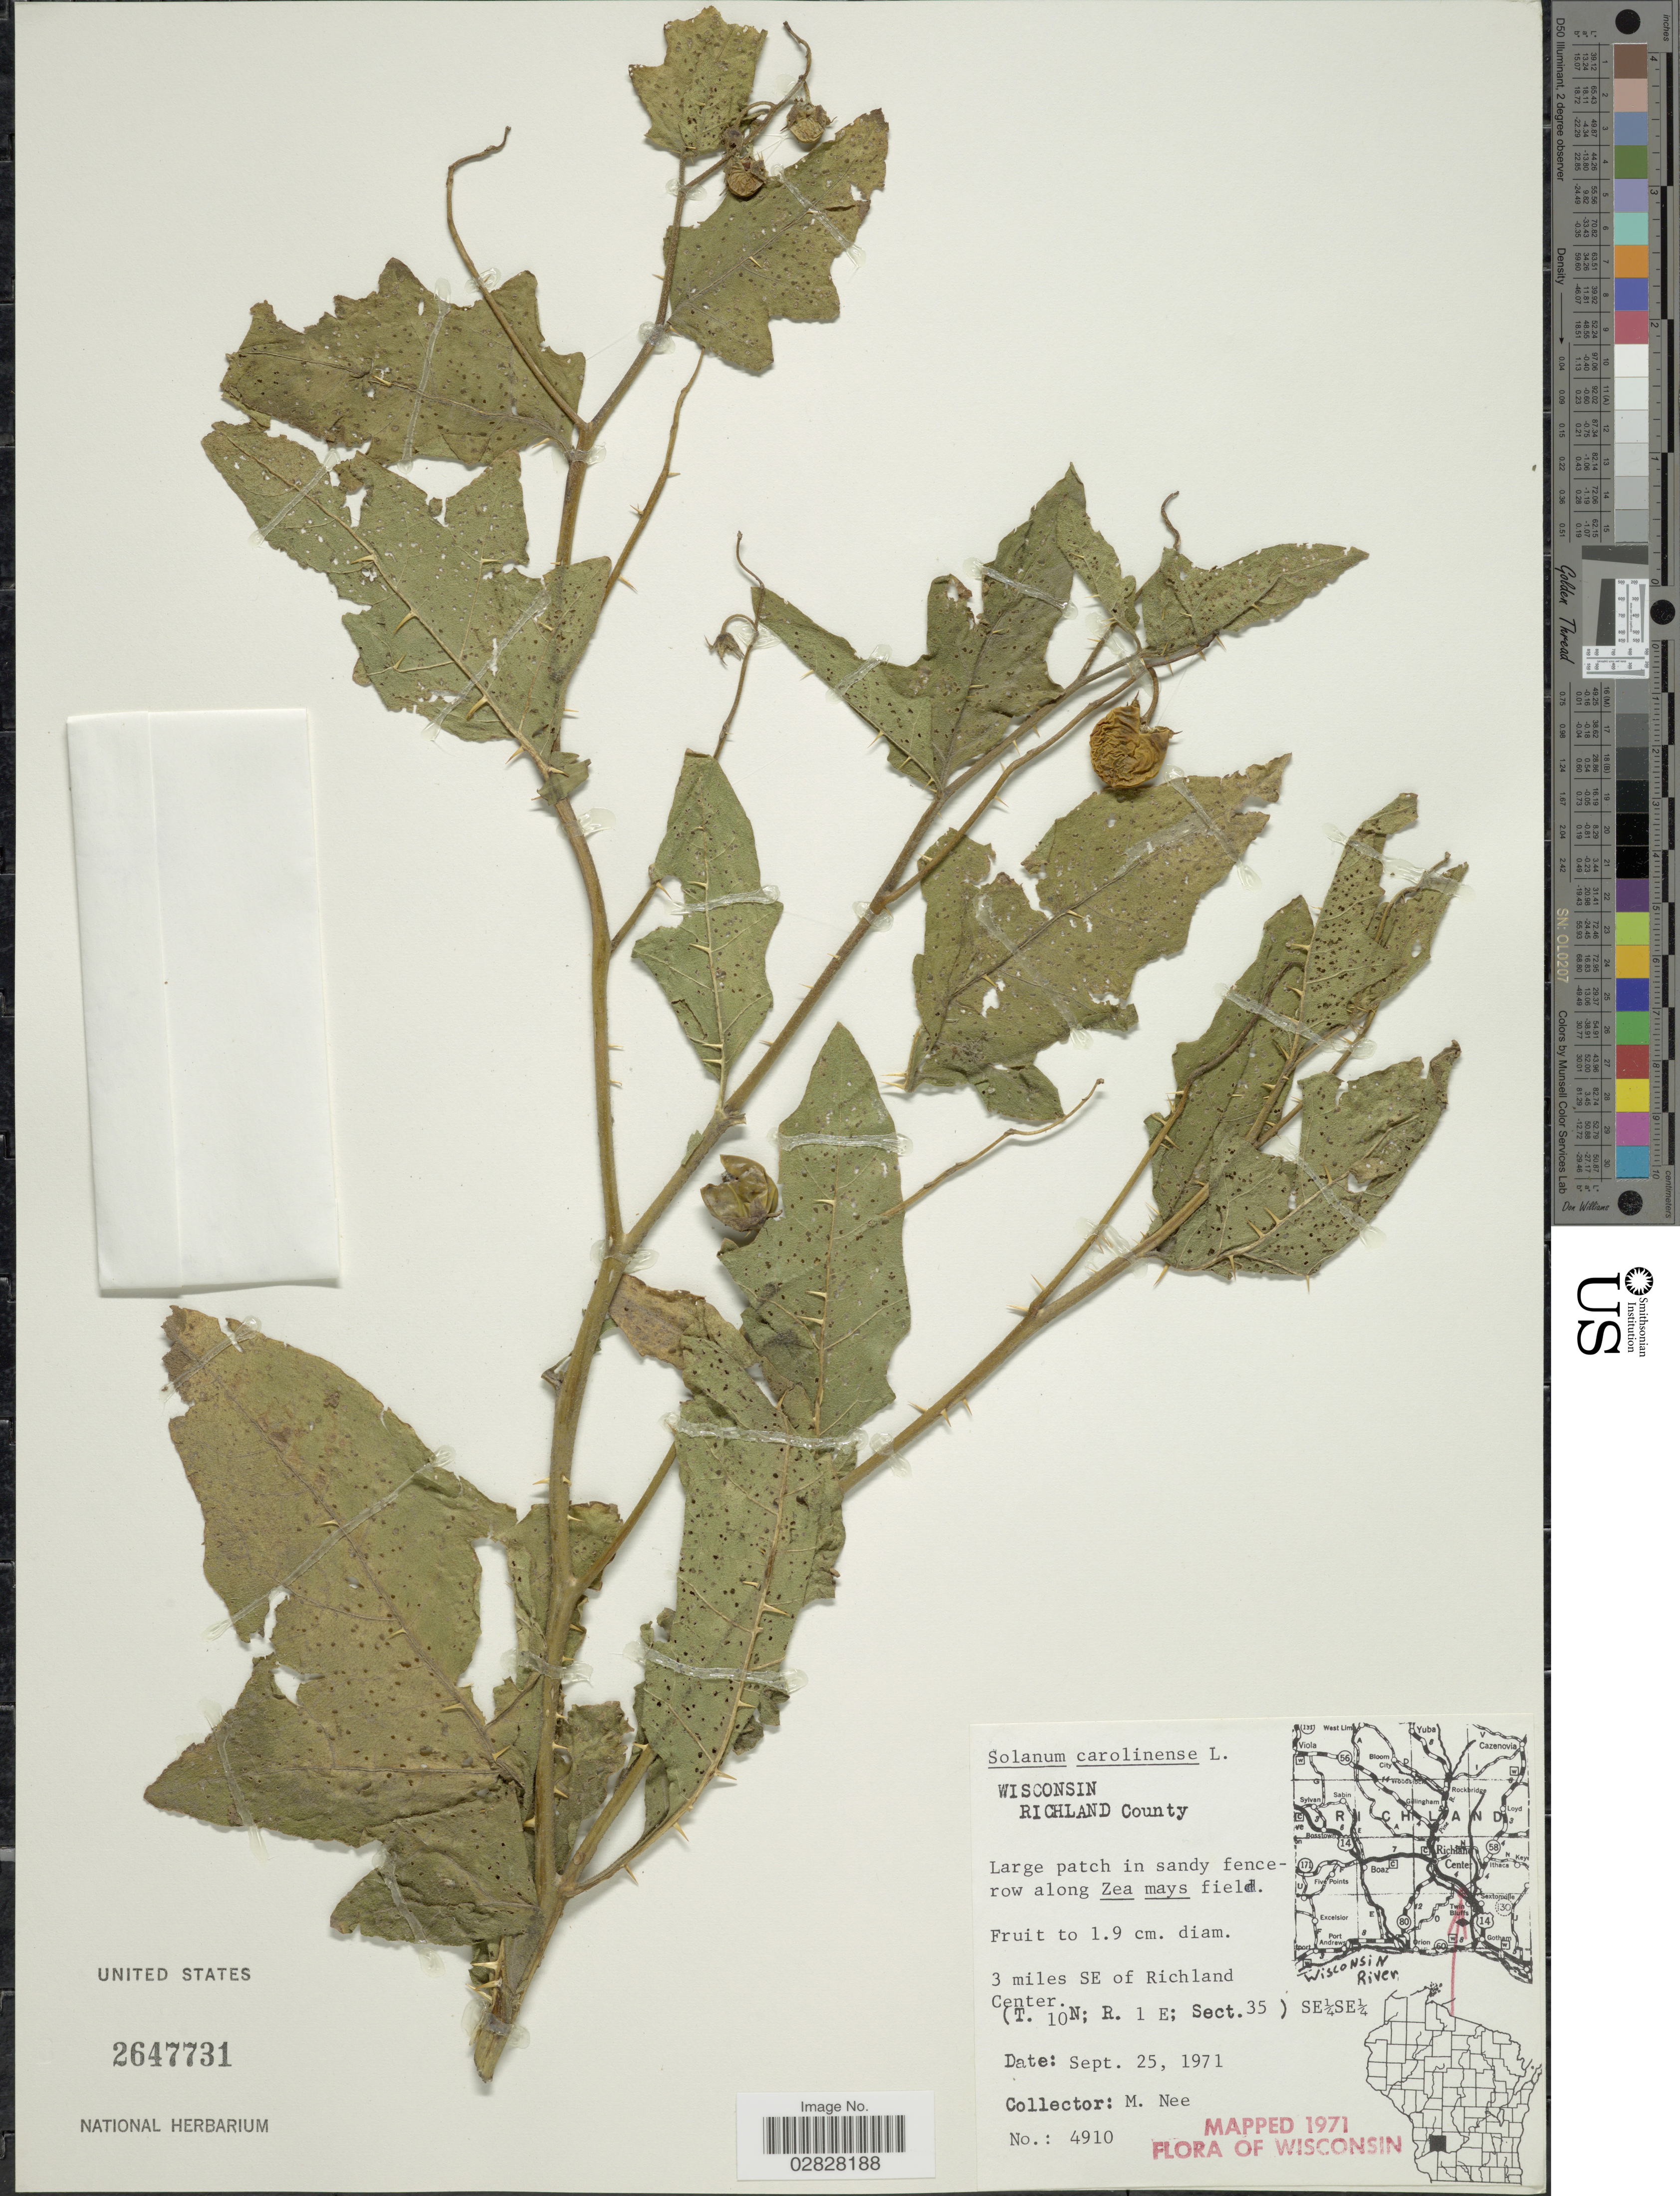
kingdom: Plantae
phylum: Tracheophyta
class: Magnoliopsida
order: Solanales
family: Solanaceae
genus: Solanum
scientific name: Solanum carolinense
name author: L.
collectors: M. Nee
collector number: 4910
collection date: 1971-09-25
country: United States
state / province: Wisconsin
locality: Richland County. Large patch in sandy fencerow along Zea mays field. 3 miles SE of Richland Center. (T.10 N; R.1 E; Sect. 35) SE¼ S¼.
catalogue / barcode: US 2647731